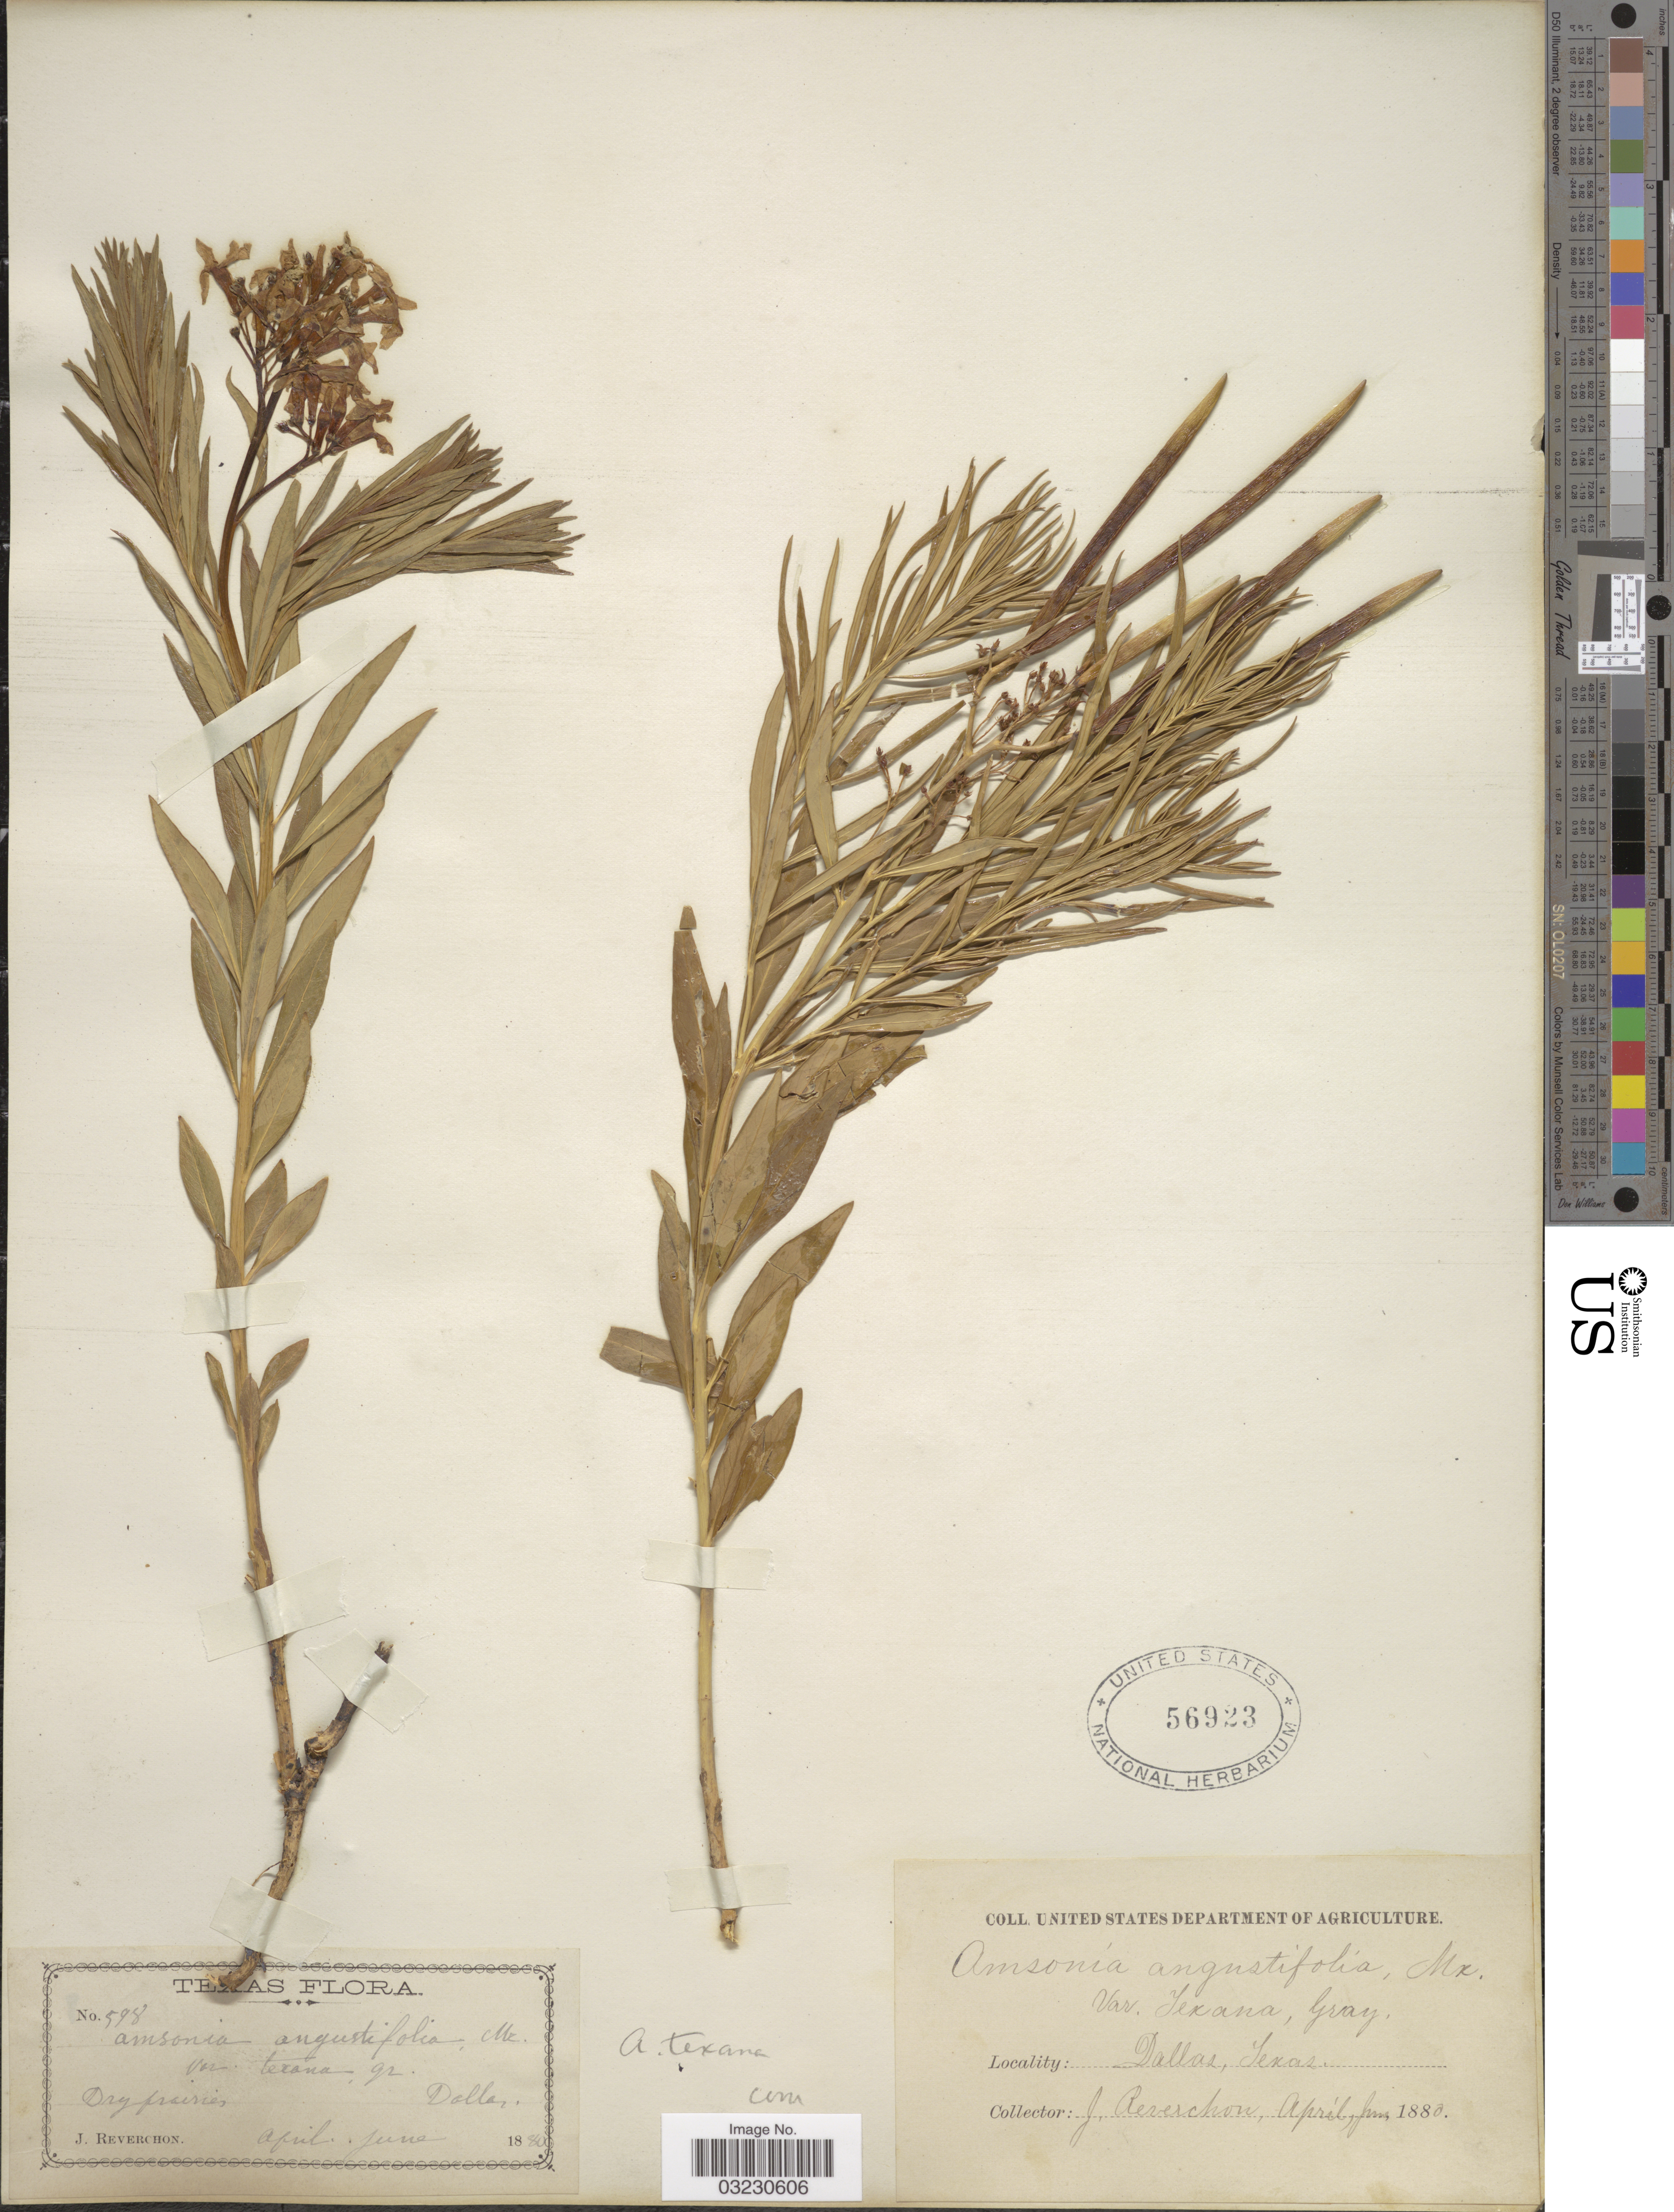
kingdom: Plantae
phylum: Tracheophyta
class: Magnoliopsida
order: Gentianales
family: Apocynaceae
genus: Amsonia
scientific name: Amsonia texana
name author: (A. Gray) A. Heller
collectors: J. Reverchon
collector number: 598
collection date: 1880-04/1880-06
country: United States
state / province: Texas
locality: Dallas.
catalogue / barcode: US 56923